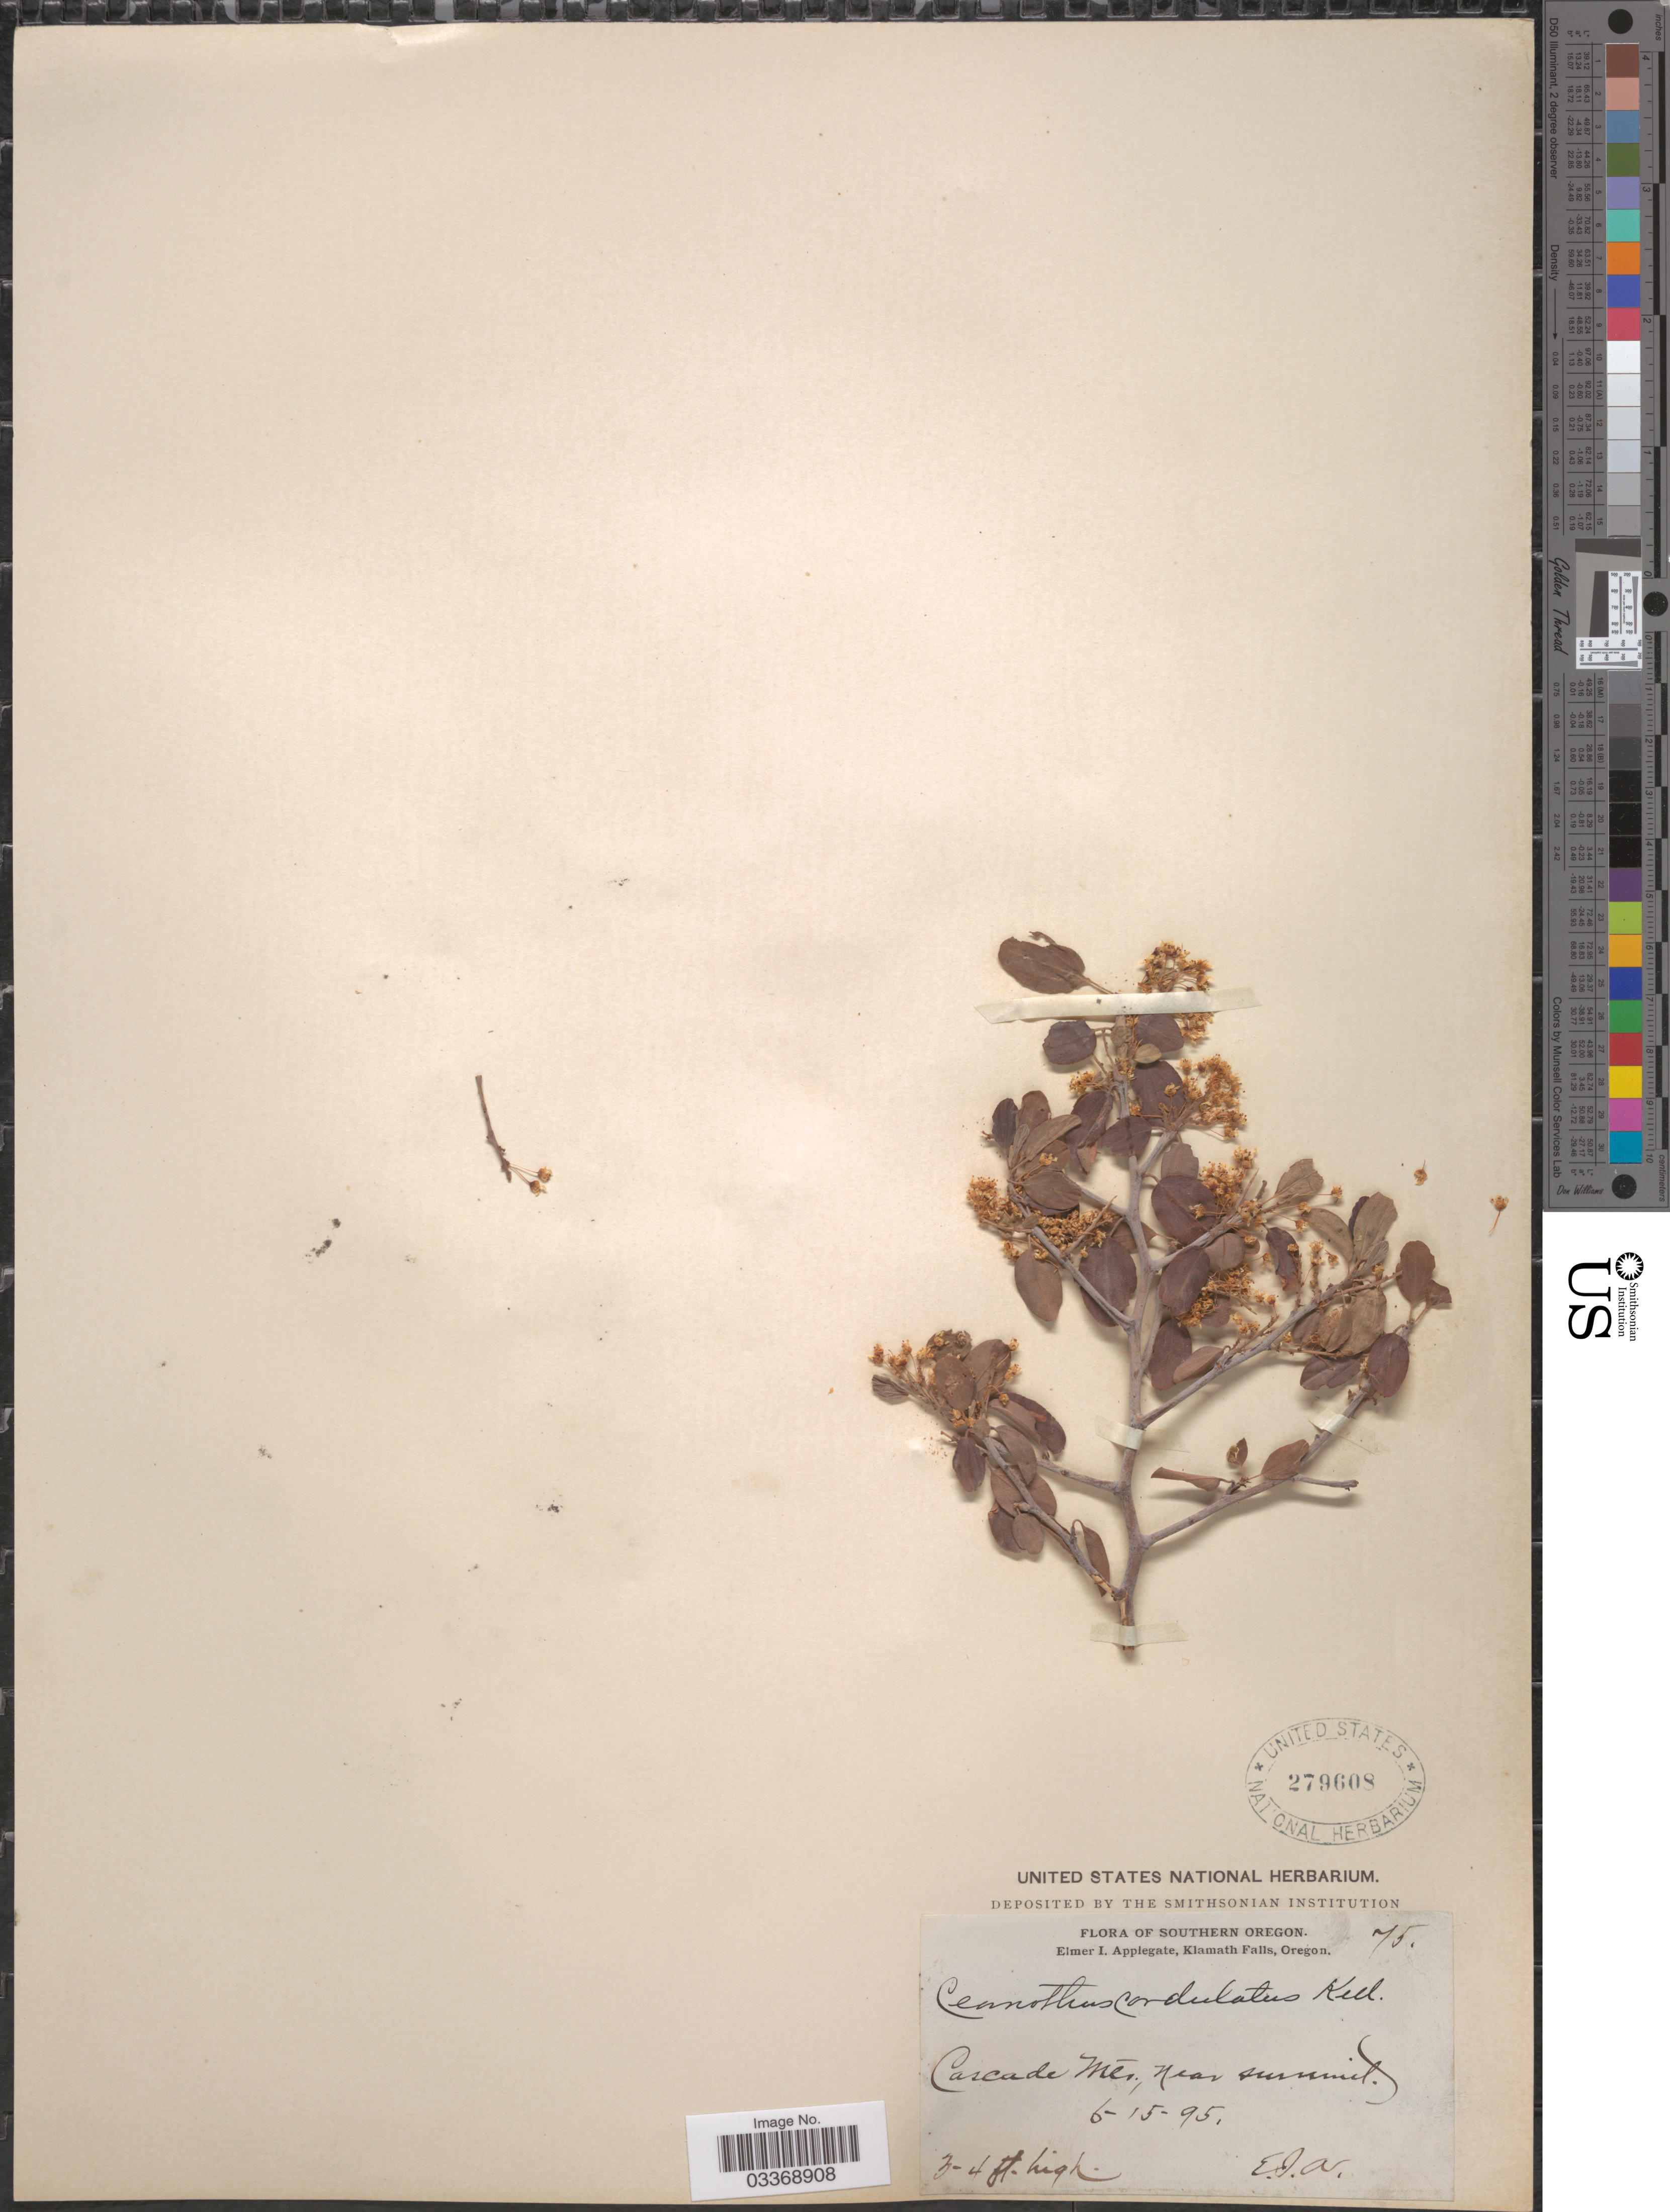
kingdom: Plantae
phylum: Tracheophyta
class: Magnoliopsida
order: Rosales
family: Rhamnaceae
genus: Ceanothus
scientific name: Ceanothus cordulatus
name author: Kellogg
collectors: E. I. Applegate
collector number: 75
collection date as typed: Transcribed d/m/y: 15/6/95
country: United States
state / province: Oregon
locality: Southern Oregon. Klamath Falls, Cascade Mts., near summit.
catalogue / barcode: US 279608